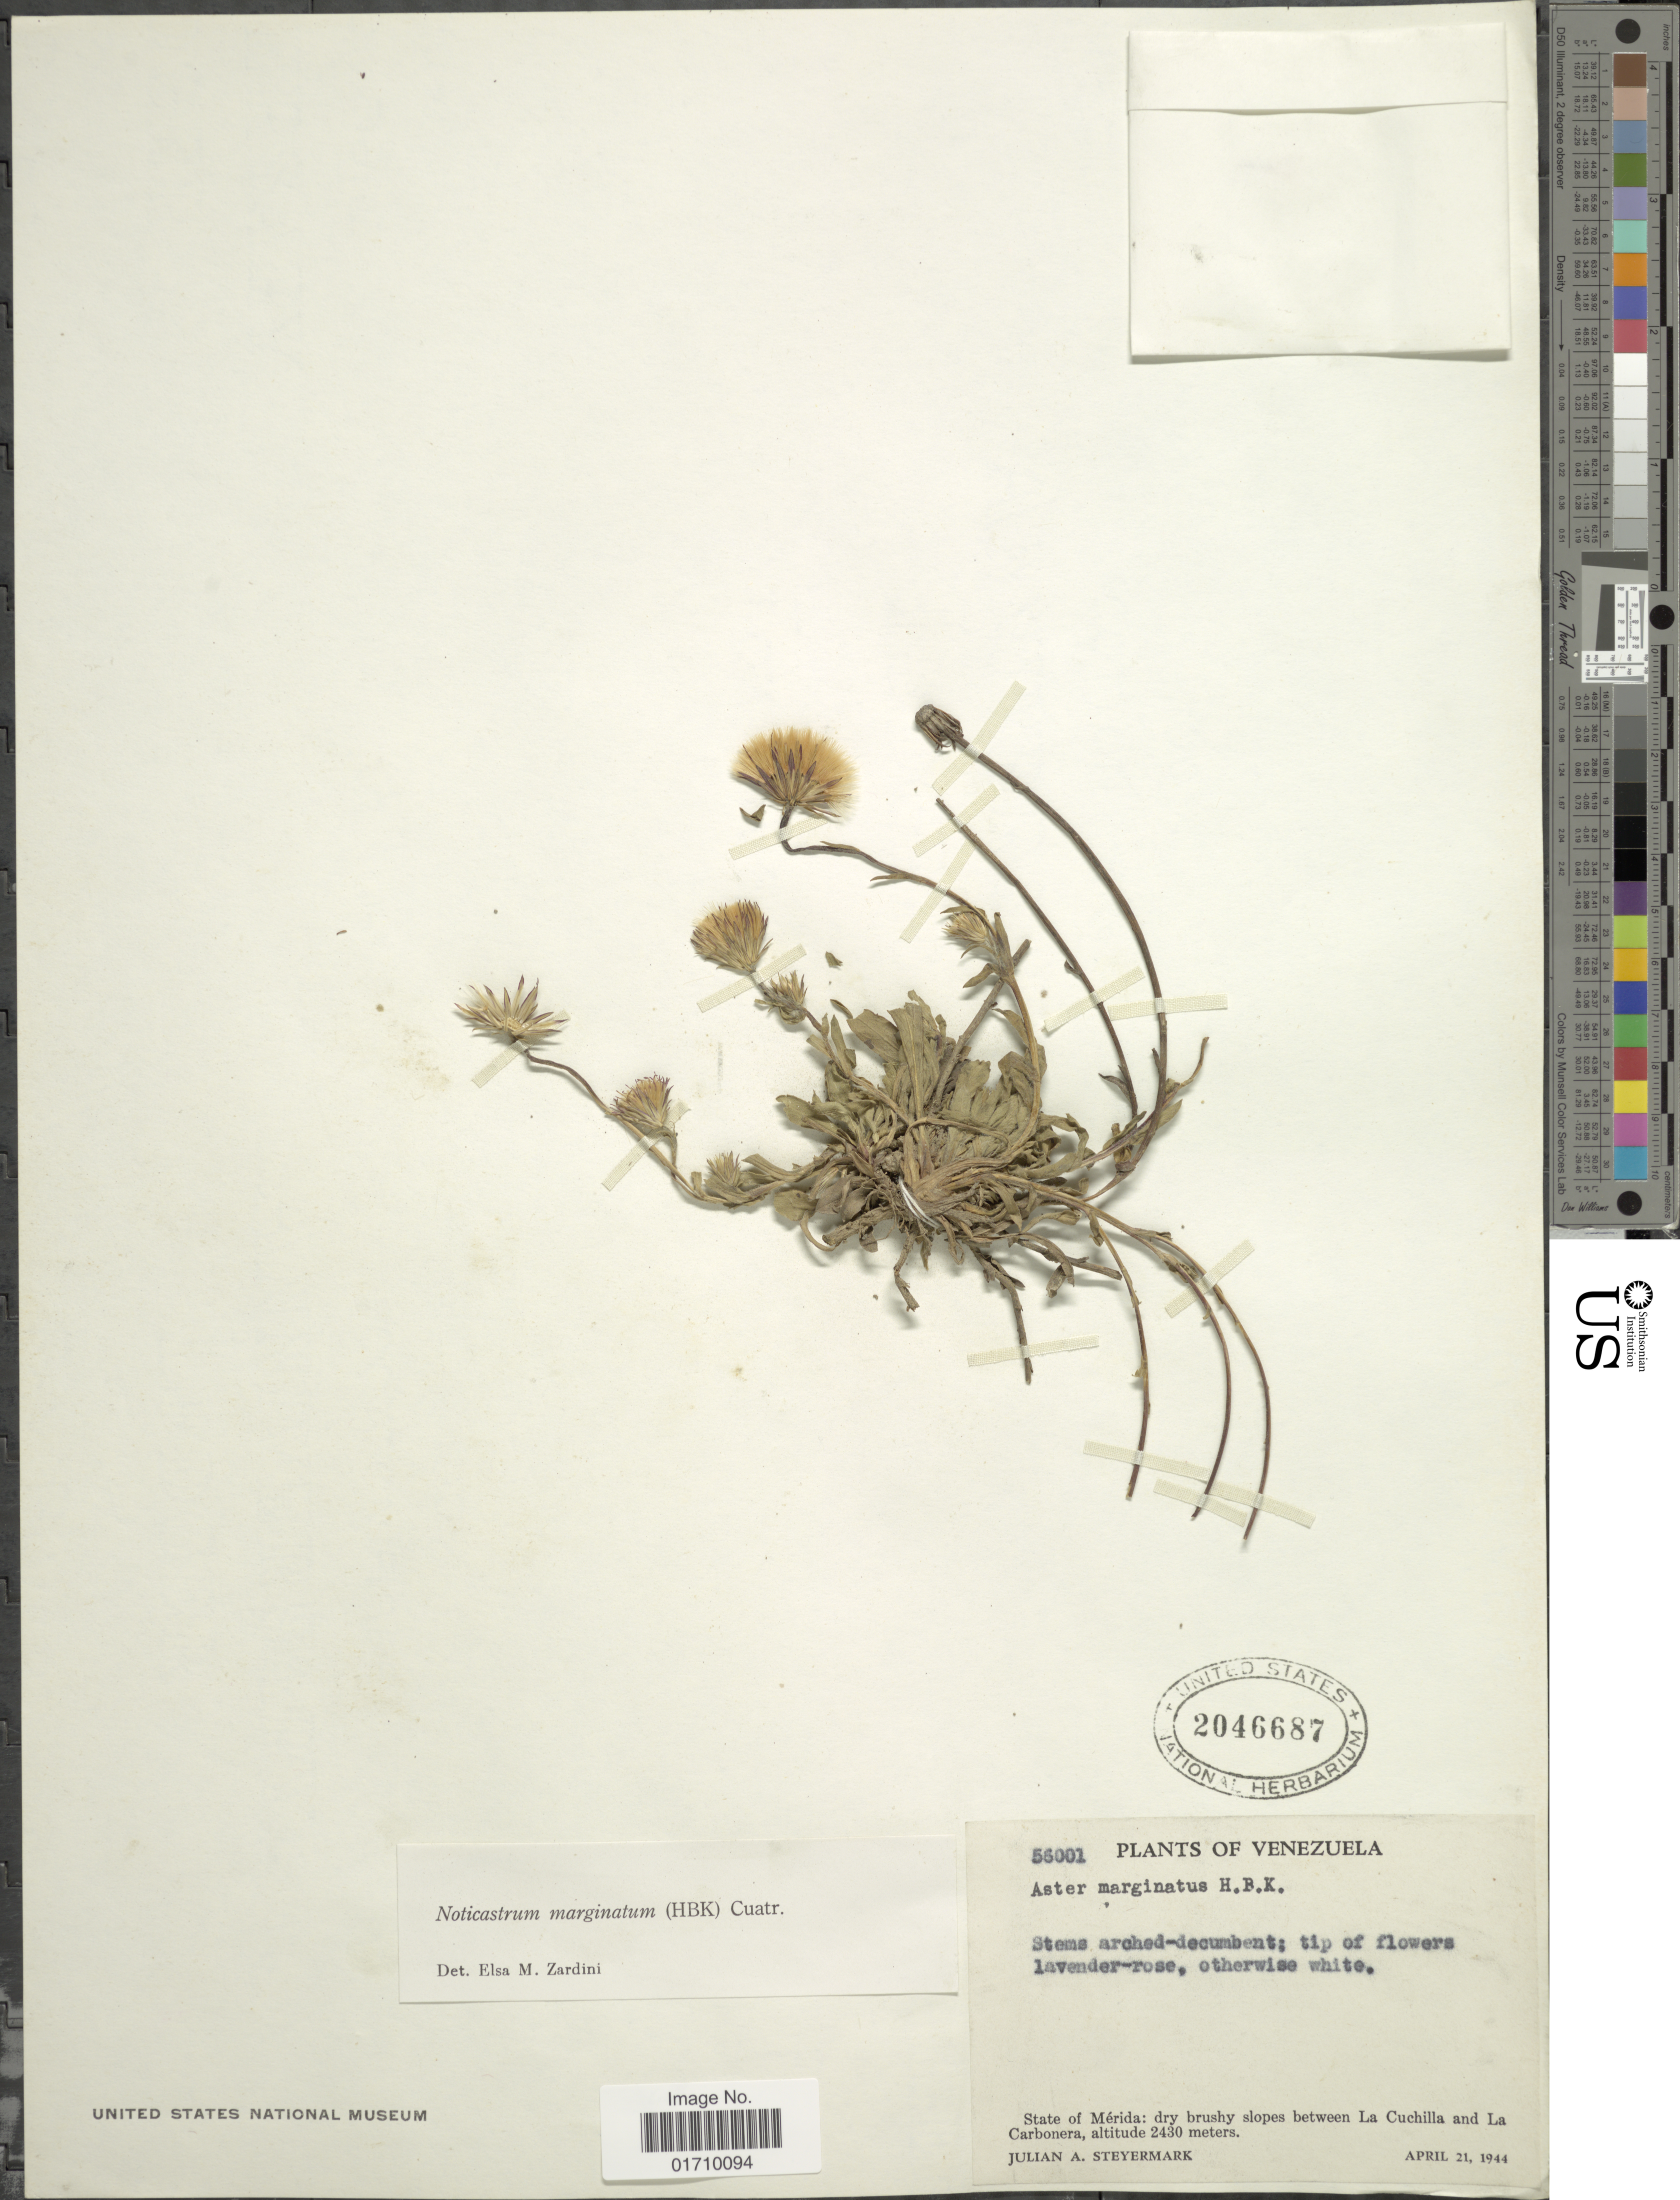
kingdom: Plantae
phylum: Tracheophyta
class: Magnoliopsida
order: Asterales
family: Asteraceae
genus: Noticastrum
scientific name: Noticastrum marginatum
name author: (Kunth) Cuatrec.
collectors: J. Steyermark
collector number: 56001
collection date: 1944-04-21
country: Venezuela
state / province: Mérida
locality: Slopes between La Cuchilla and La Carbonera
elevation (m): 2430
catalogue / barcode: US 2046687